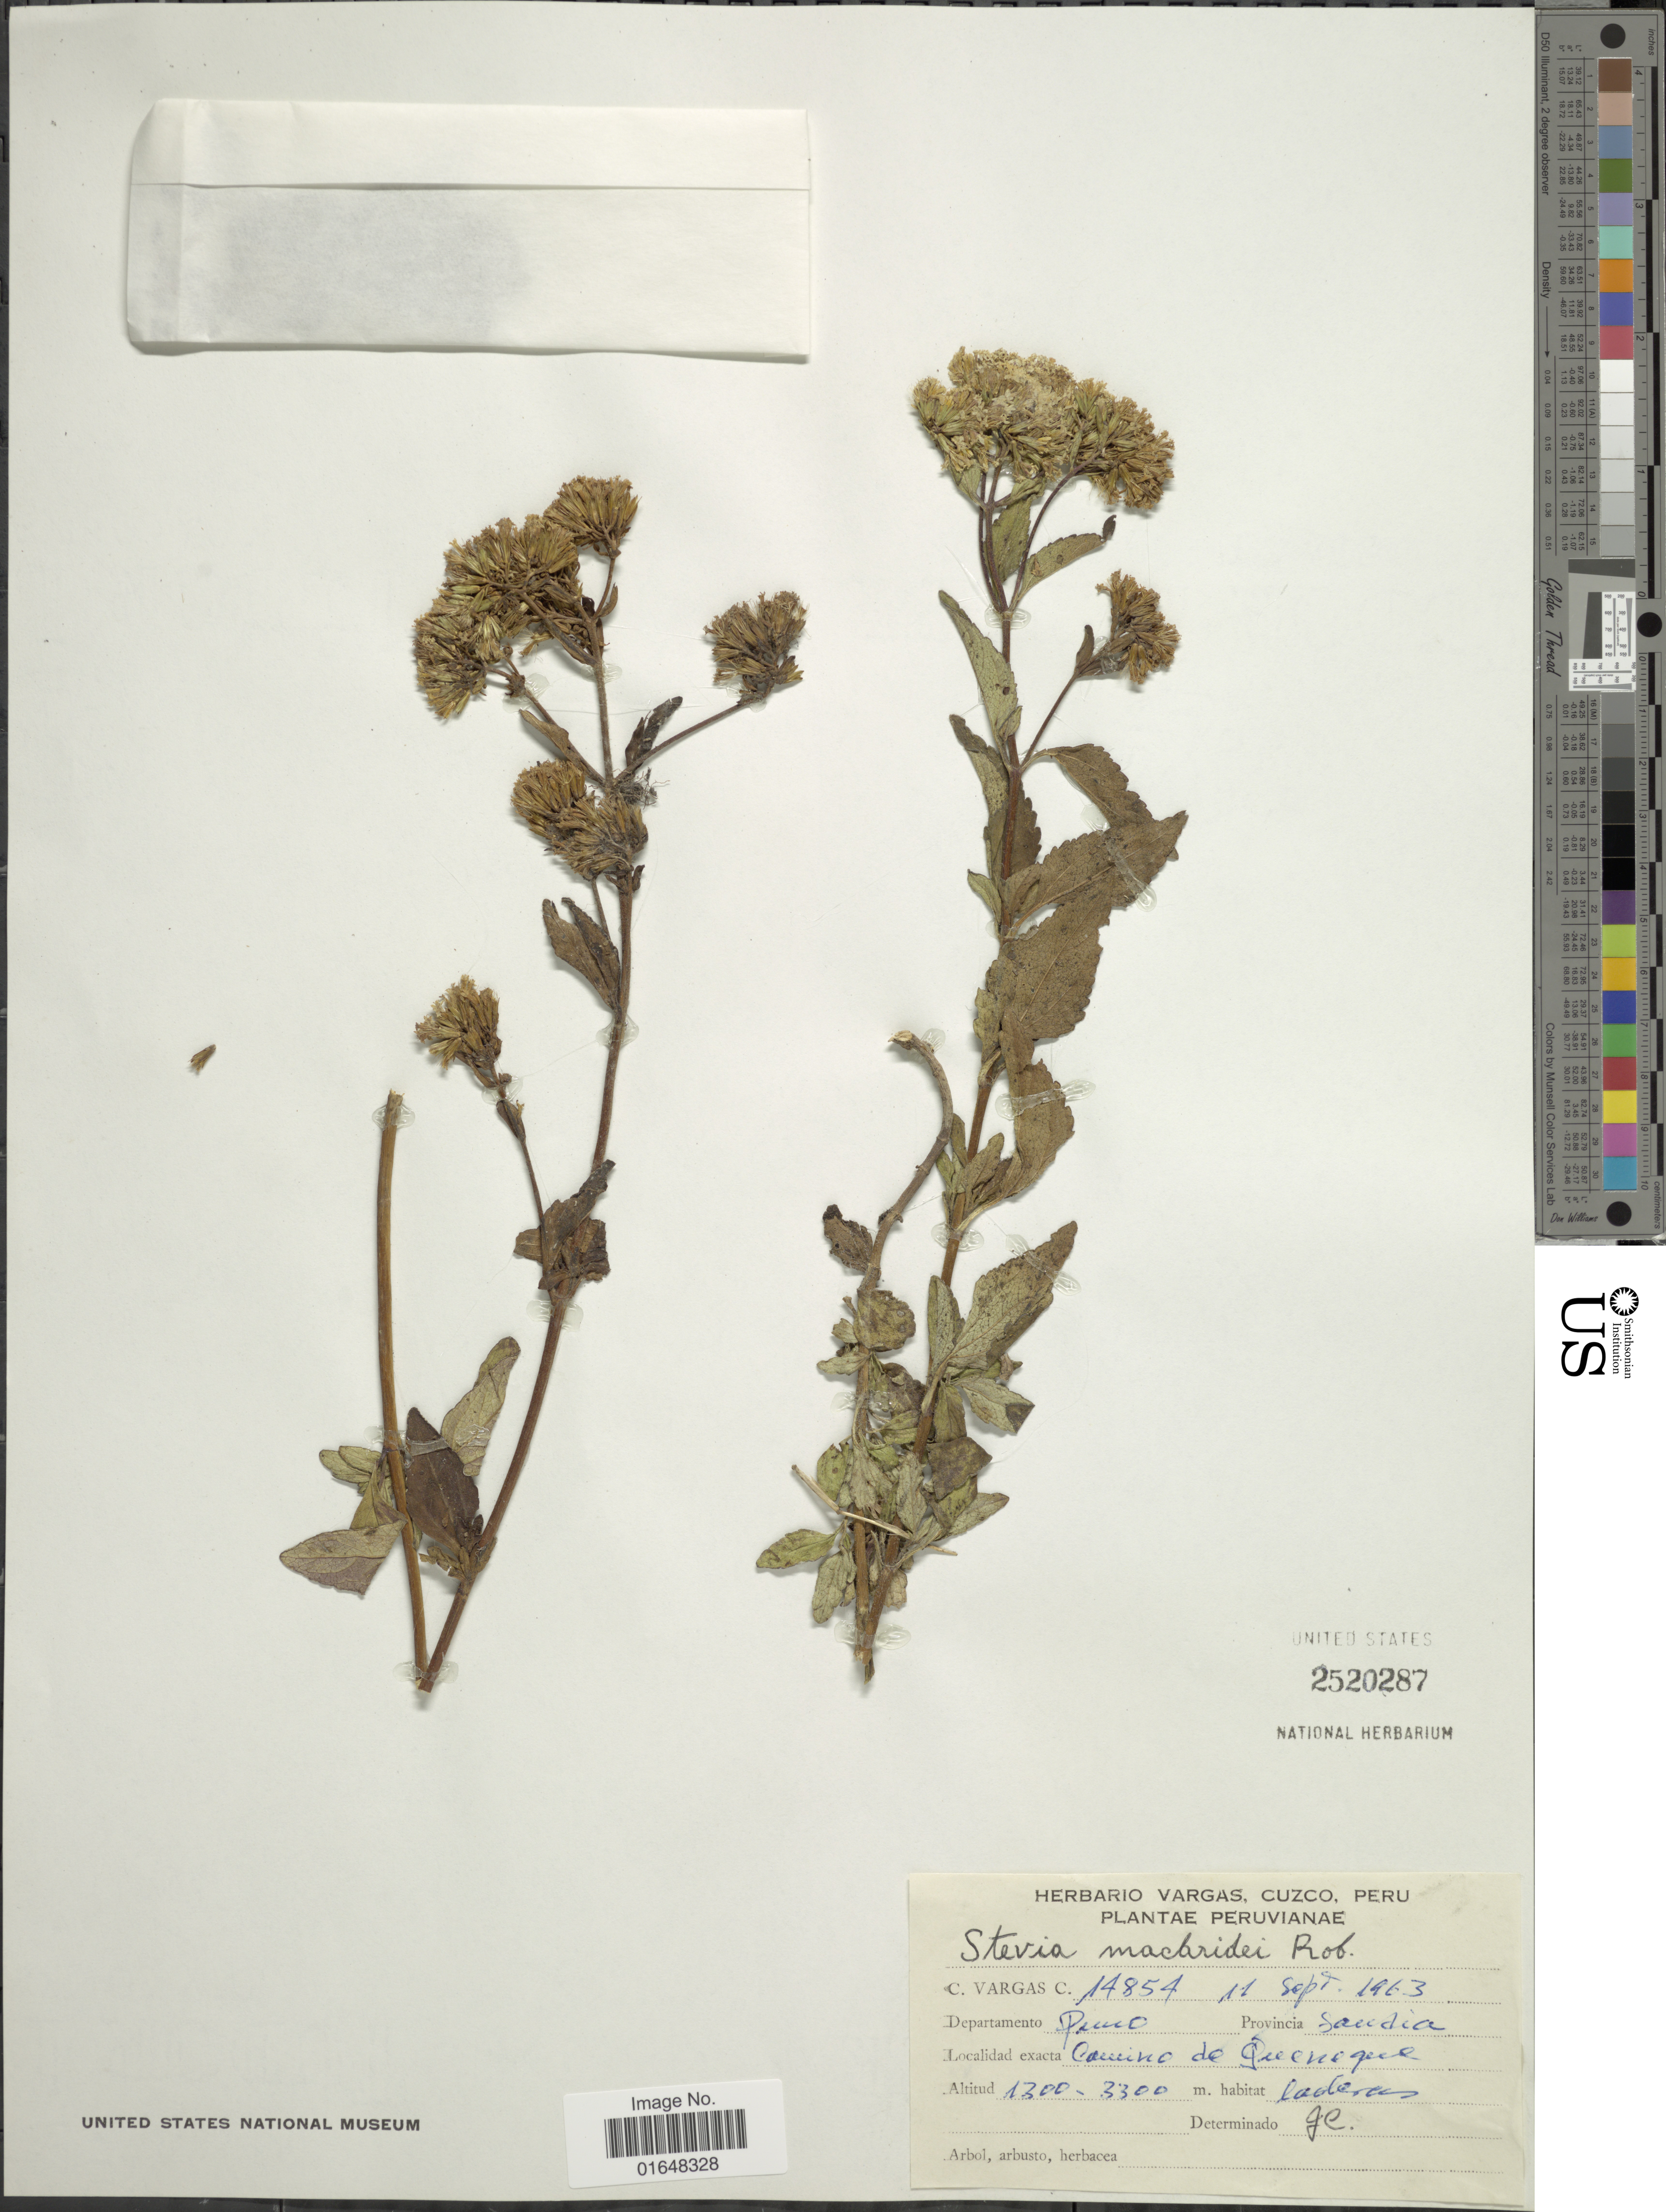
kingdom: Plantae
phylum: Tracheophyta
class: Magnoliopsida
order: Asterales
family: Asteraceae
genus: Stevia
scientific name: Stevia macbridei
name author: B.L. Rob.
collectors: C. Vargas Calderón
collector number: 14854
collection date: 1963-09-11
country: Peru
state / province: Puno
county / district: Sandia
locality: Camino de Queneque.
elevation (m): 1300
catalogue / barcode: US 2520287